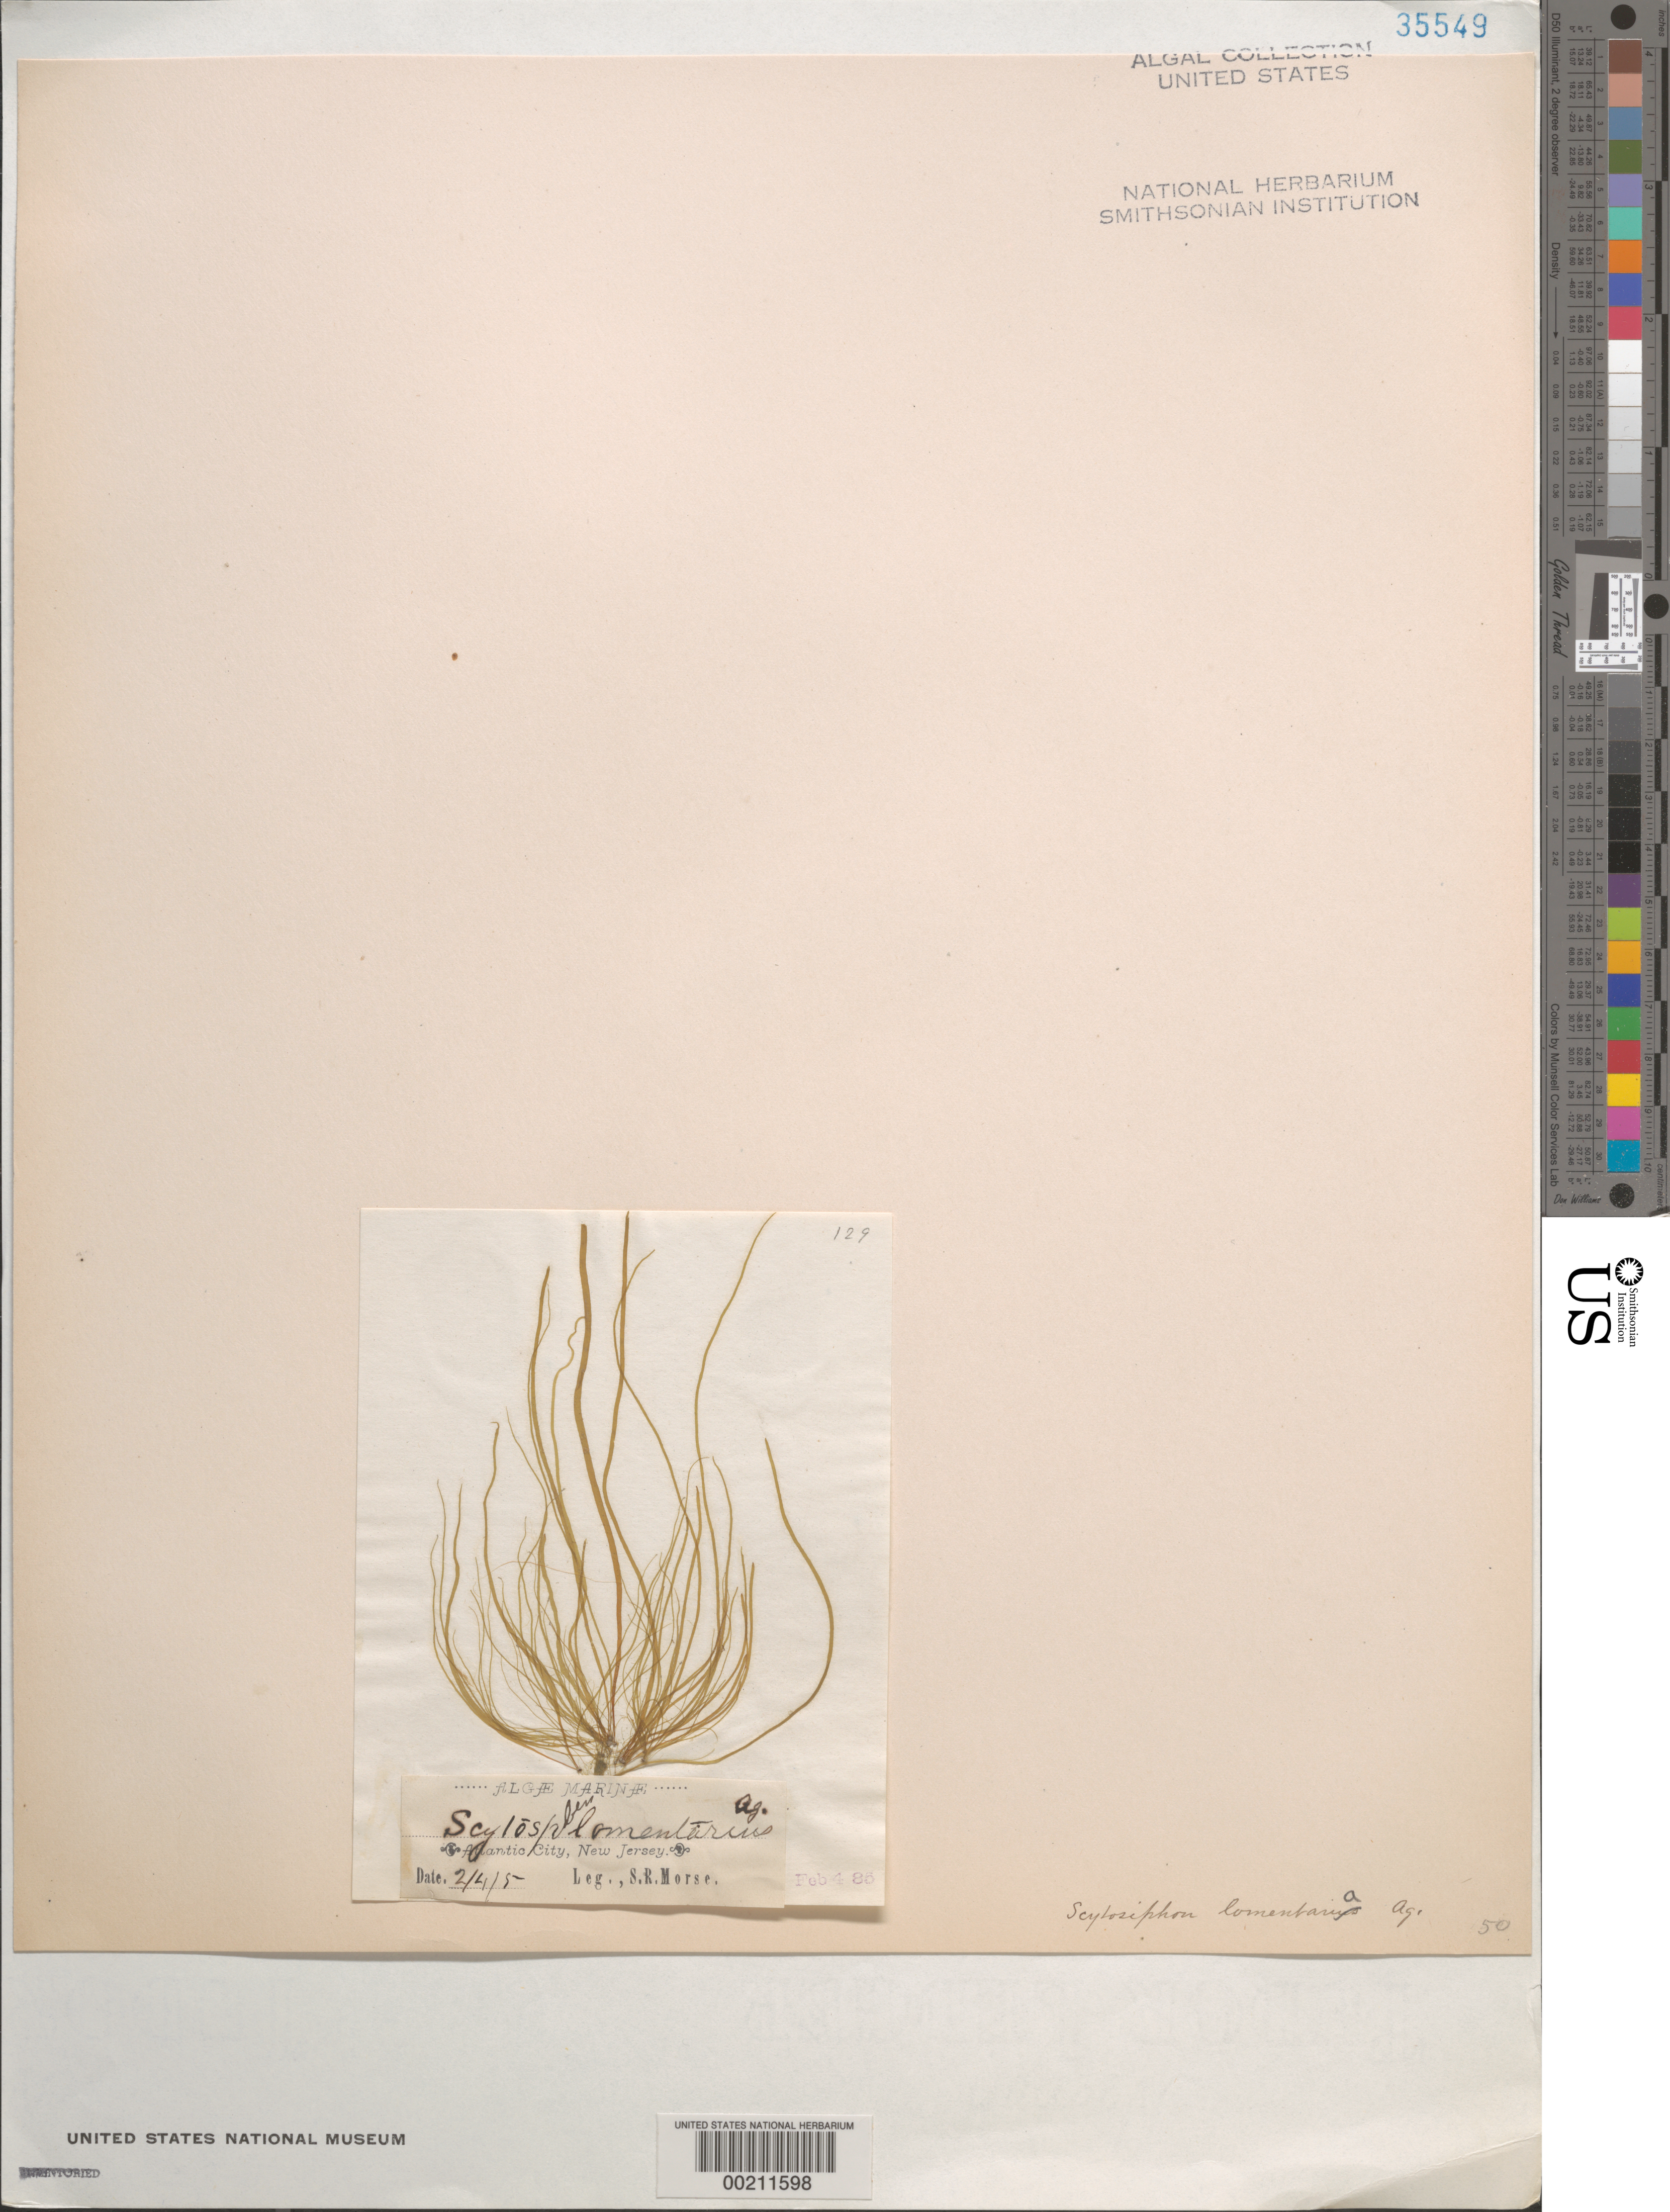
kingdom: Chromista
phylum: Ochrophyta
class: Phaeophyceae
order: Scytosiphonales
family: Scytosiphonaceae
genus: Scytosiphon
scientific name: Scytosiphon lomentaria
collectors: S. Morse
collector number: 129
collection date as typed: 04 Feb 1885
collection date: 1885-02-04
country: United States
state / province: New Jersey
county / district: Atlantic County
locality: Atlantic City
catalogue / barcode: US 35549